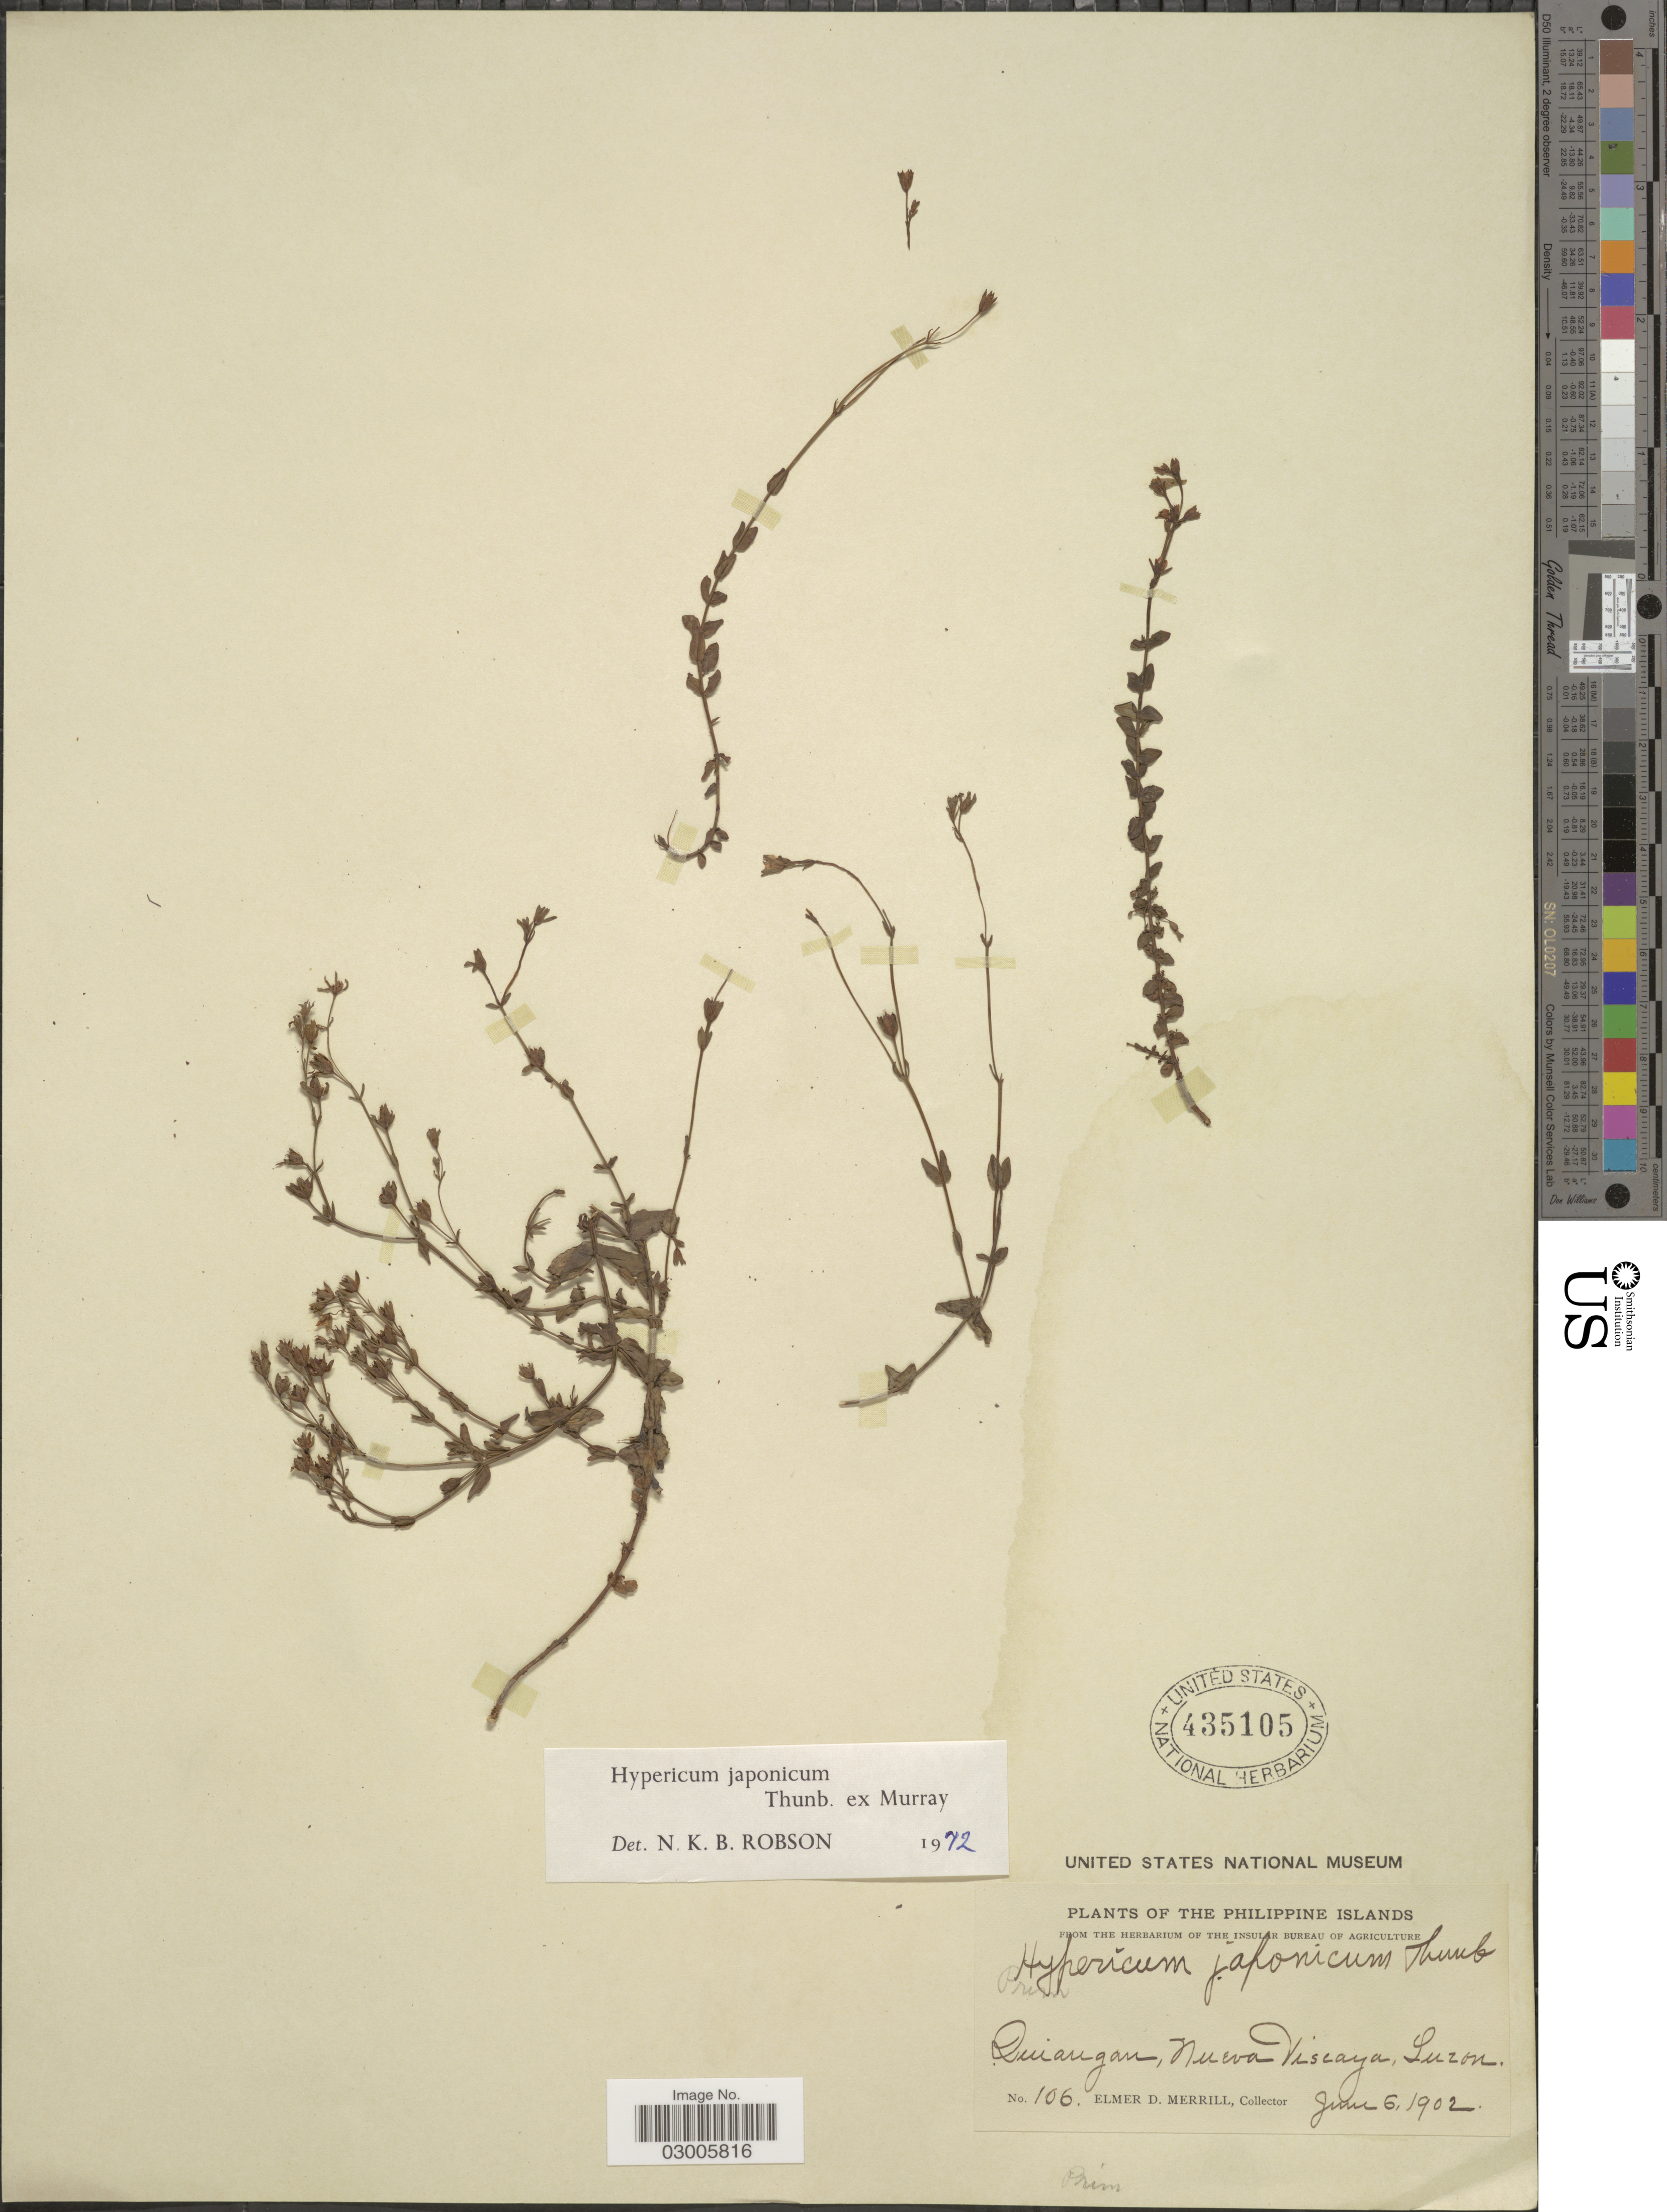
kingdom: Plantae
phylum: Tracheophyta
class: Magnoliopsida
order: Malpighiales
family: Hypericaceae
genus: Hypericum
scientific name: Hypericum japonicum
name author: Thunb.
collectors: E. D. Merrill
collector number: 106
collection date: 1902-06-06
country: Philippines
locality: Quiangan, Nueva Viscaya, Luzon.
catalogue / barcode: US 435105